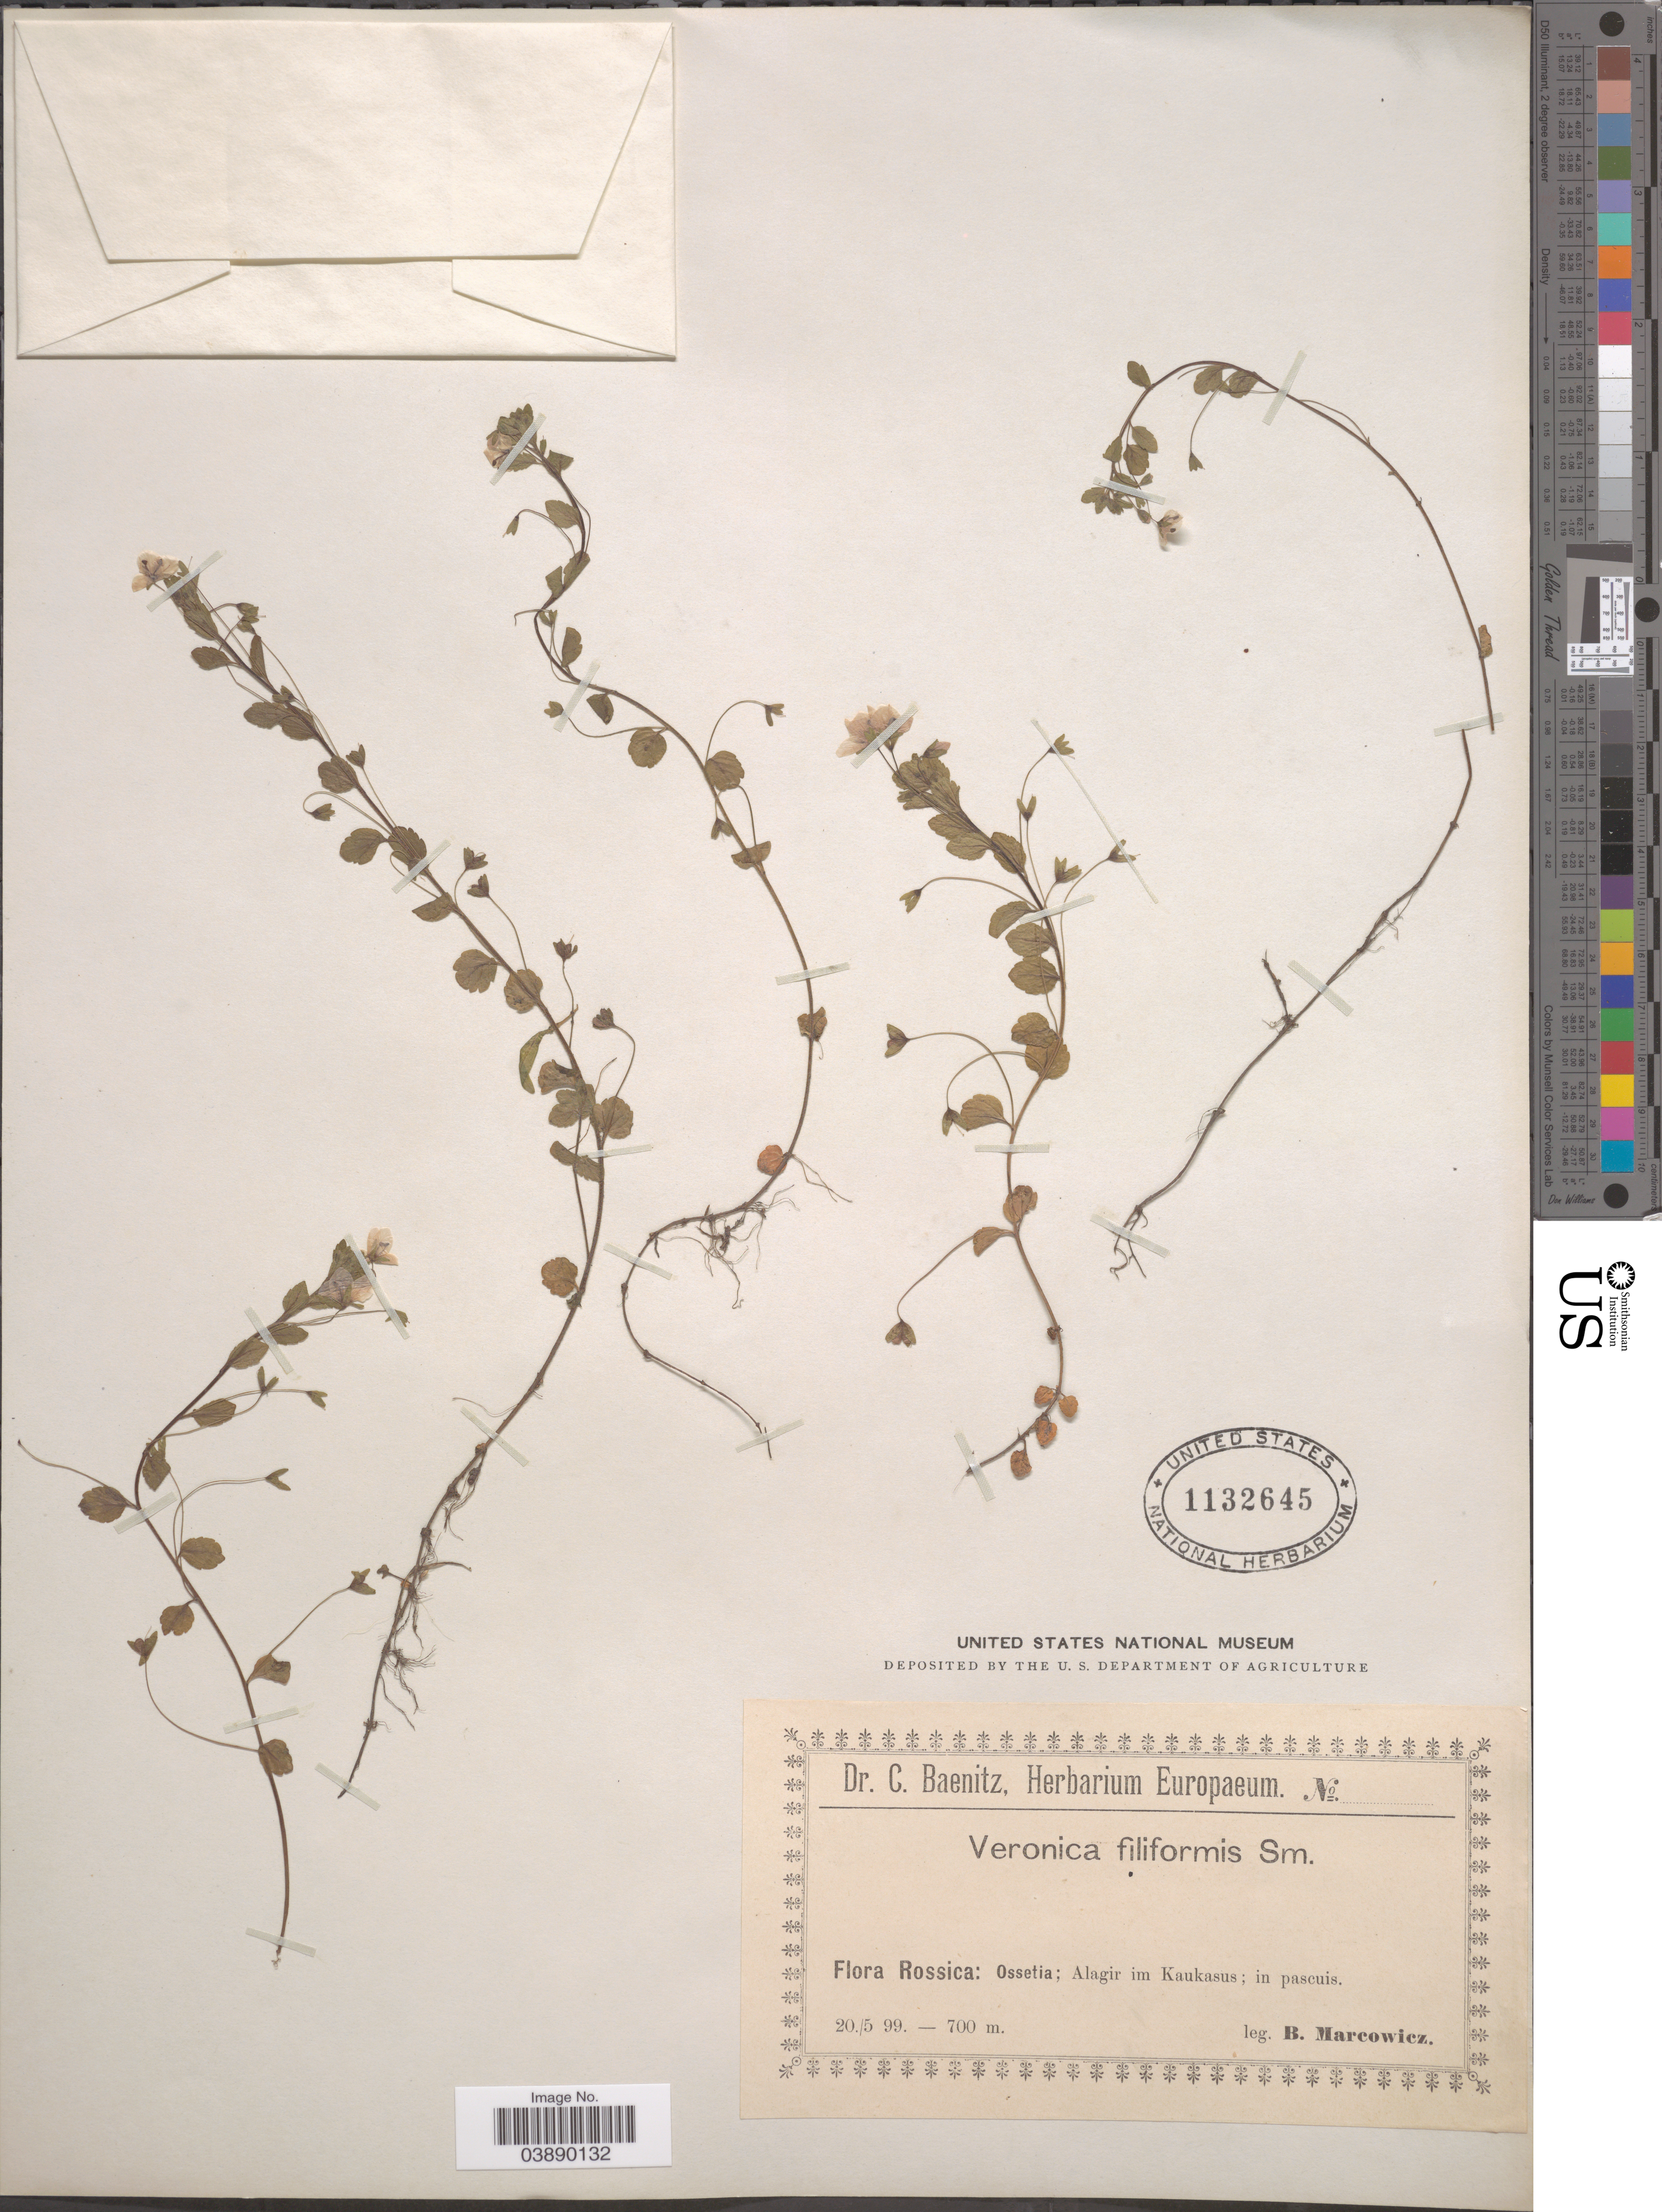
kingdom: Plantae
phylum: Tracheophyta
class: Magnoliopsida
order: Lamiales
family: Plantaginaceae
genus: Veronica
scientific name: Veronica filiformis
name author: Sm.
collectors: B. Marcowicz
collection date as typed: Transcribed d/m/y: 20/5/99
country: Russian Federation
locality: Rossica: Ossetia; Alagir im Kaukasus.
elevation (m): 700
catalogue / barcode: US 1132645